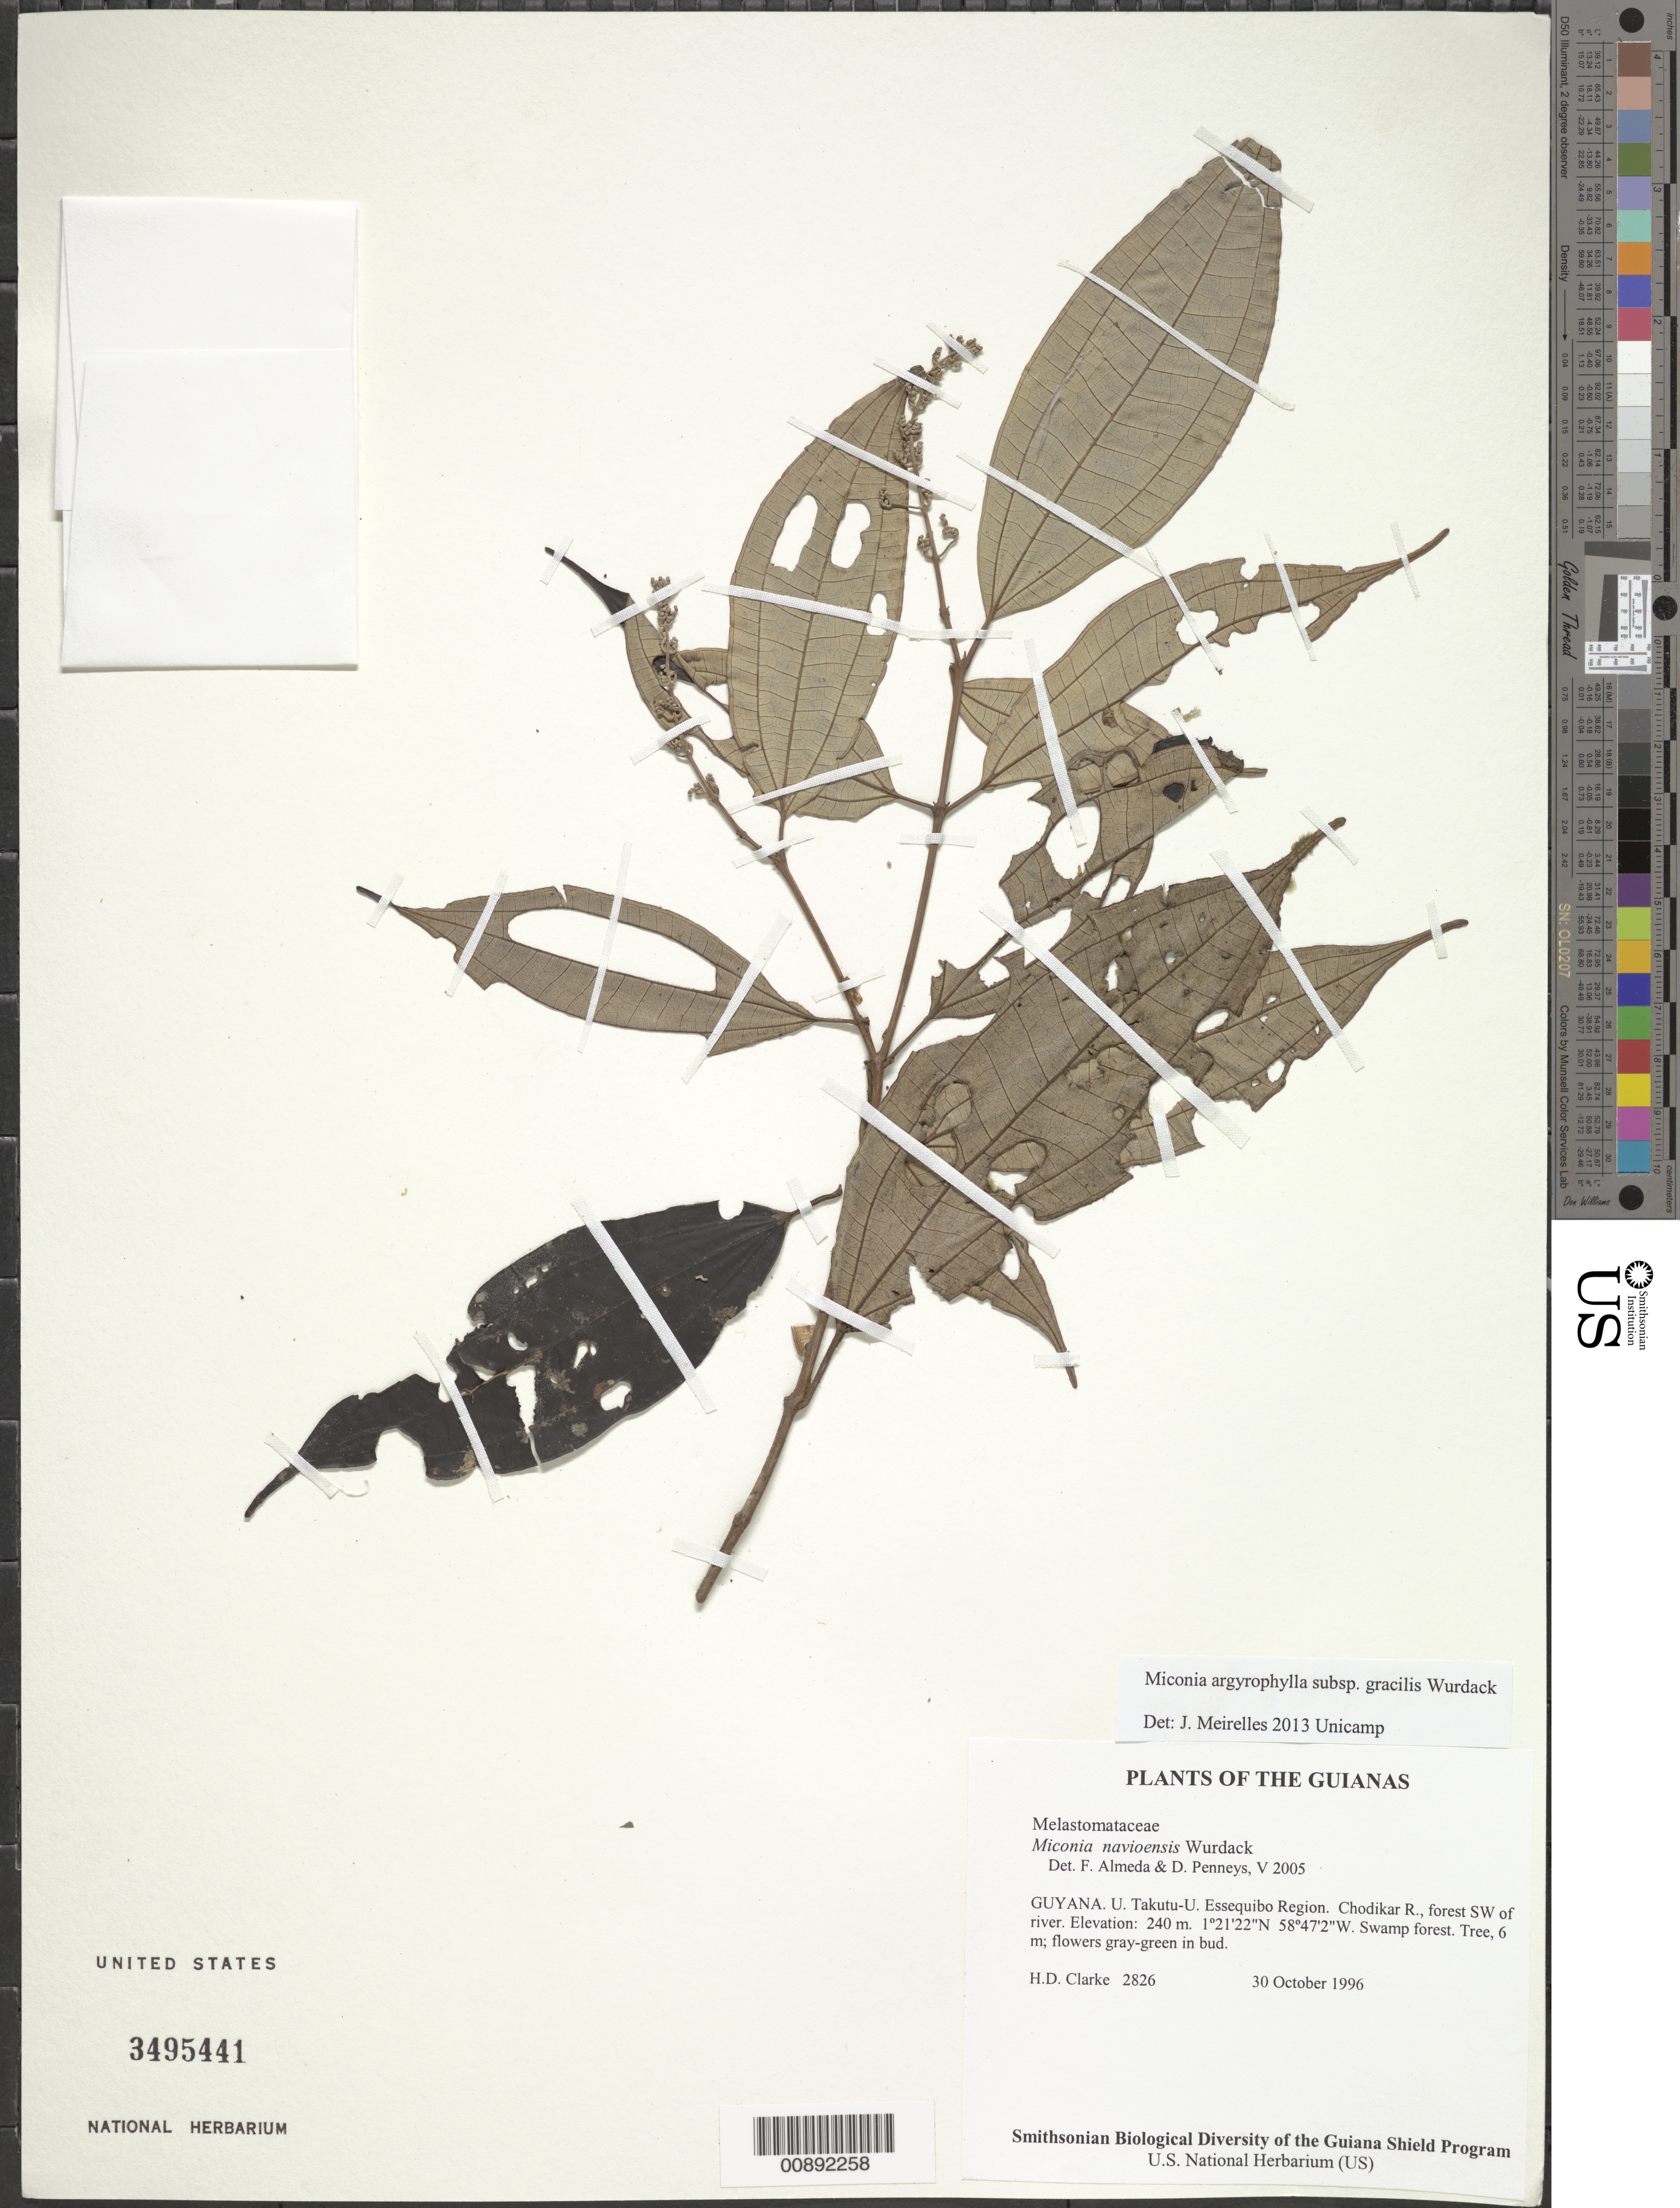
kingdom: Plantae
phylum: Tracheophyta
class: Magnoliopsida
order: Myrtales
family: Melastomataceae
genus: Miconia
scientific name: Miconia navioensis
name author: Wurdack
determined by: Almeda, F.; Penneys, D. S.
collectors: H. D. Clarke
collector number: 2826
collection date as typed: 30 October 1996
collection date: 1996-10-30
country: Guyana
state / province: U. Takutu-U. Essequibo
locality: Chodikar R., forest SW of river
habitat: Swamp forest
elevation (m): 240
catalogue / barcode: US 3495441